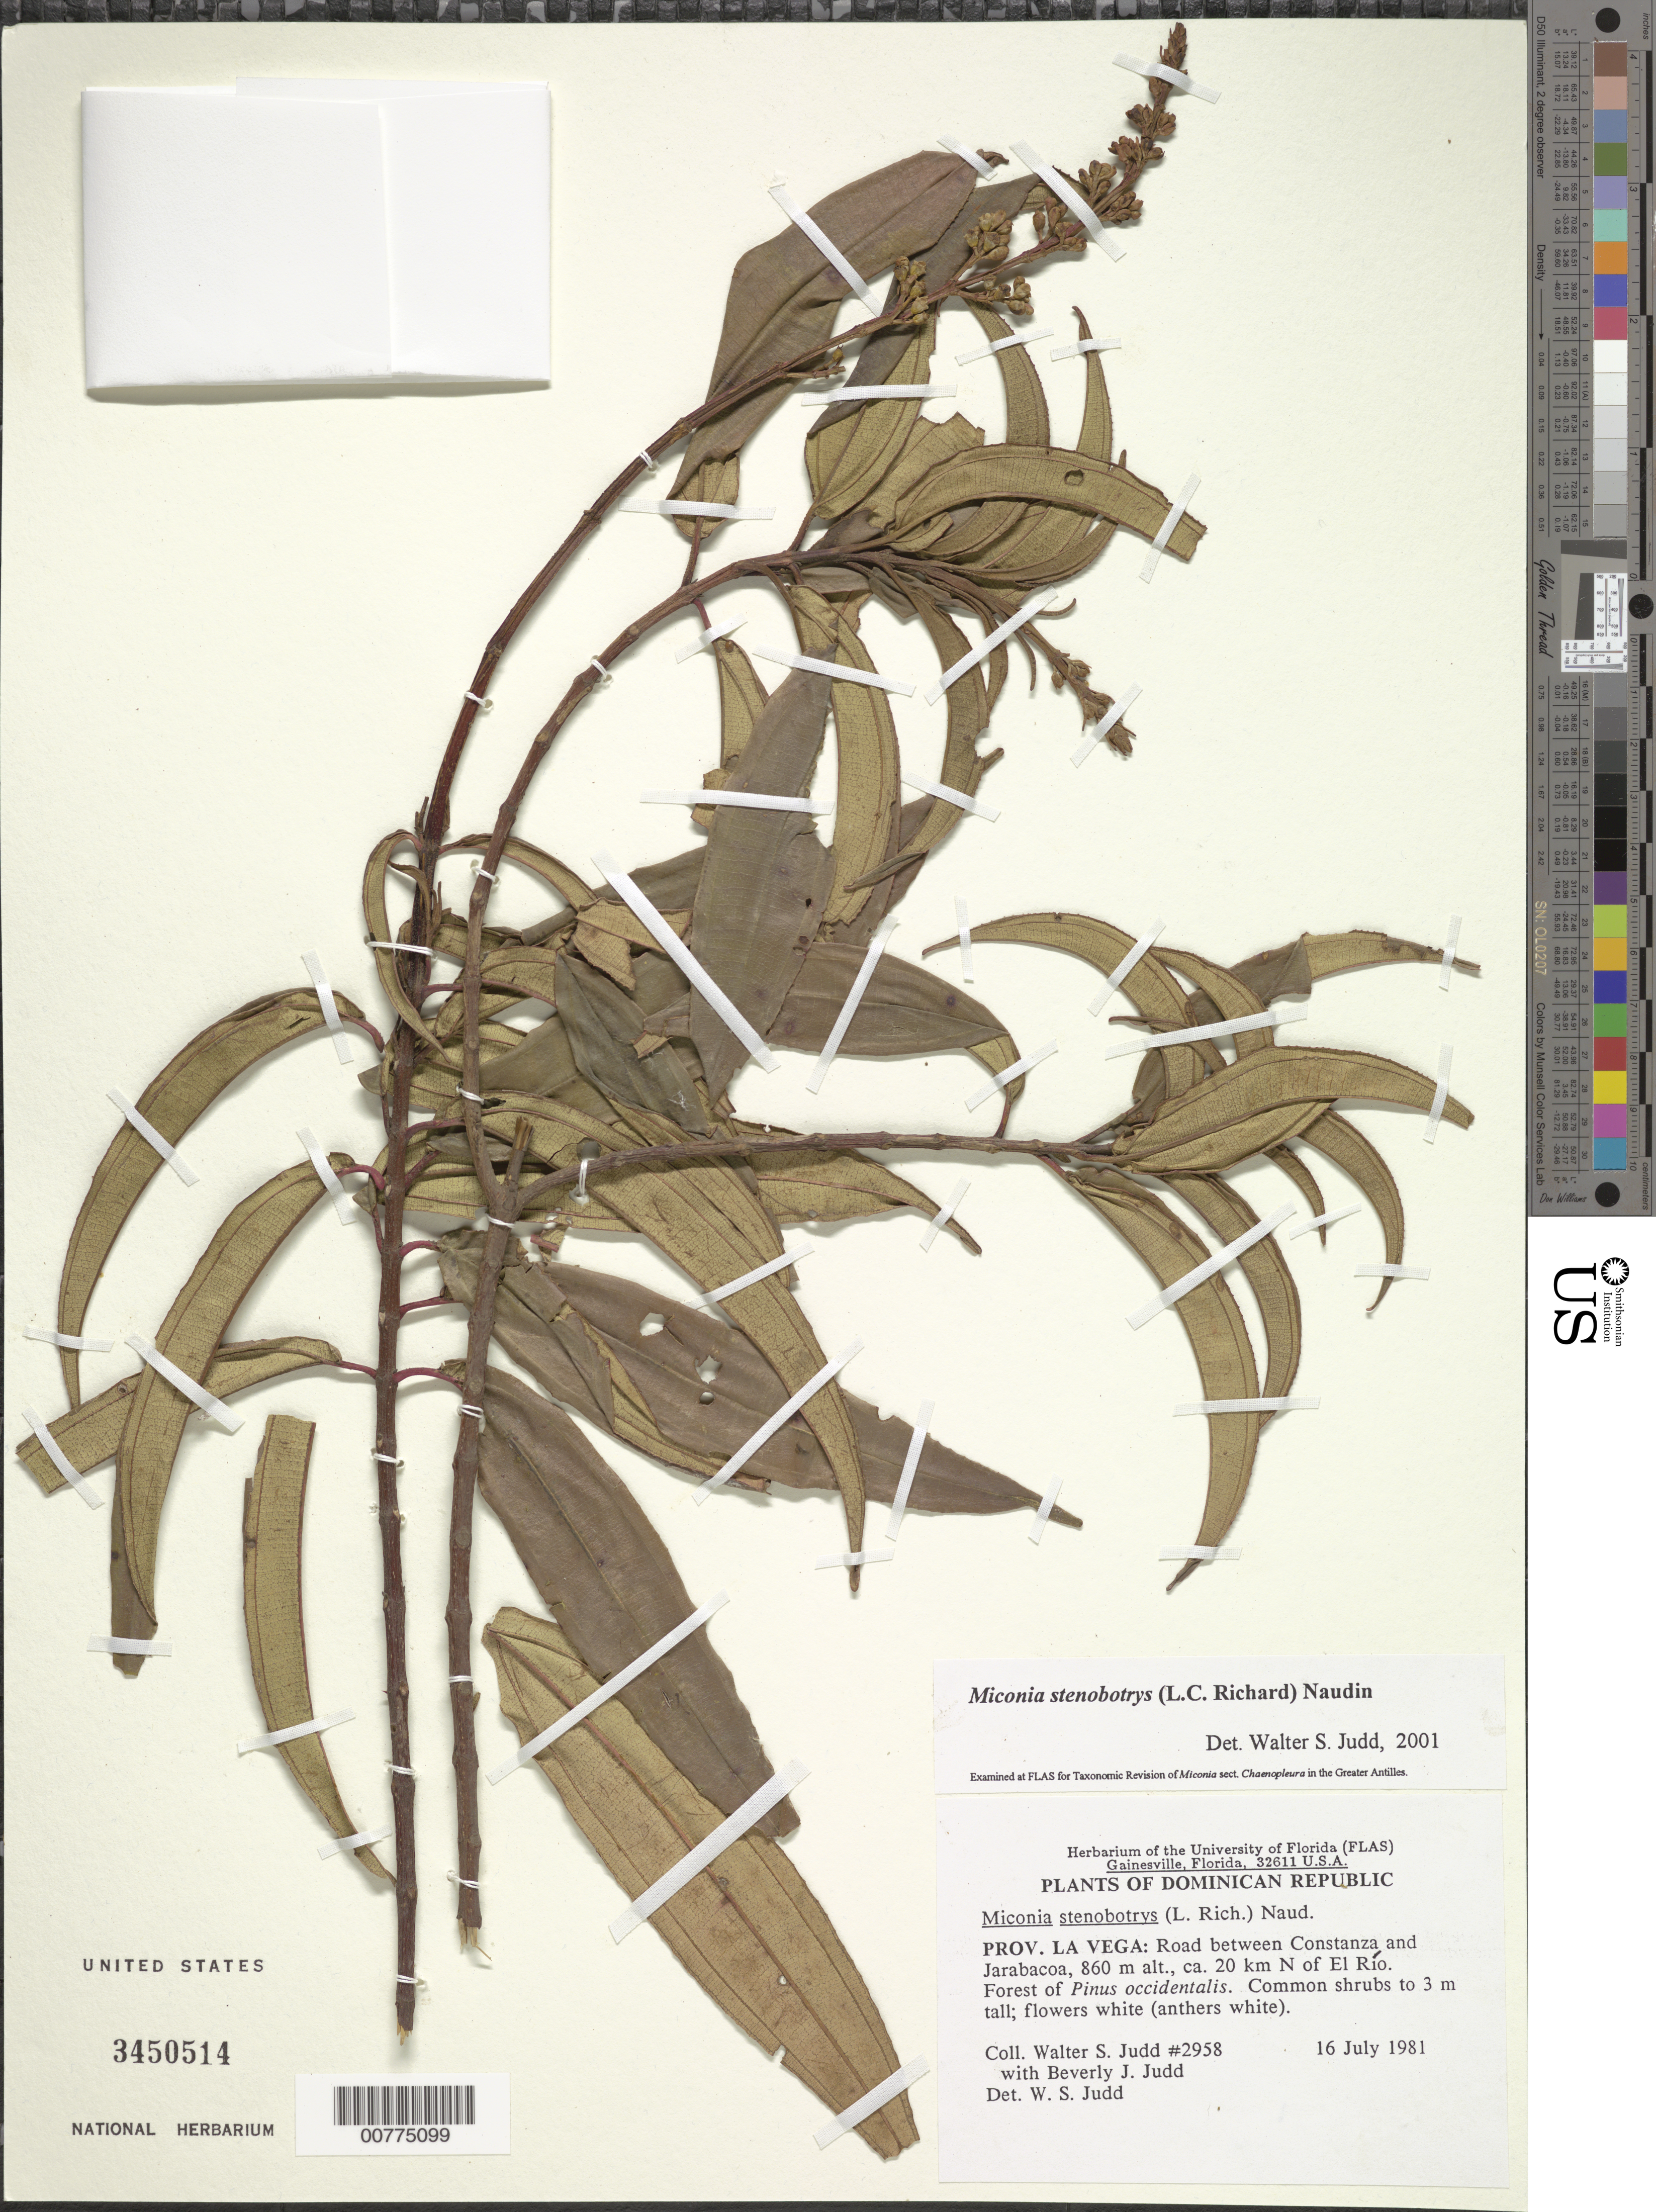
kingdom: Plantae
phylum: Tracheophyta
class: Magnoliopsida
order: Myrtales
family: Melastomataceae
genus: Miconia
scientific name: Miconia stenobotrys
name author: (Rich.) Naudin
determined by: Judd, Walter S.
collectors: W. S. Judd & B. Judd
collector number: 2958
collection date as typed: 16 Jul 1981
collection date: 1981-07-16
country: Dominican Republic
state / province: La Vega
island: Hispaniola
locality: Road between Constanza and Jarabacoa, 20 km N of El Río.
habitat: Forest of Pinus occidentalis.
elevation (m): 860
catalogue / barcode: US 3450514